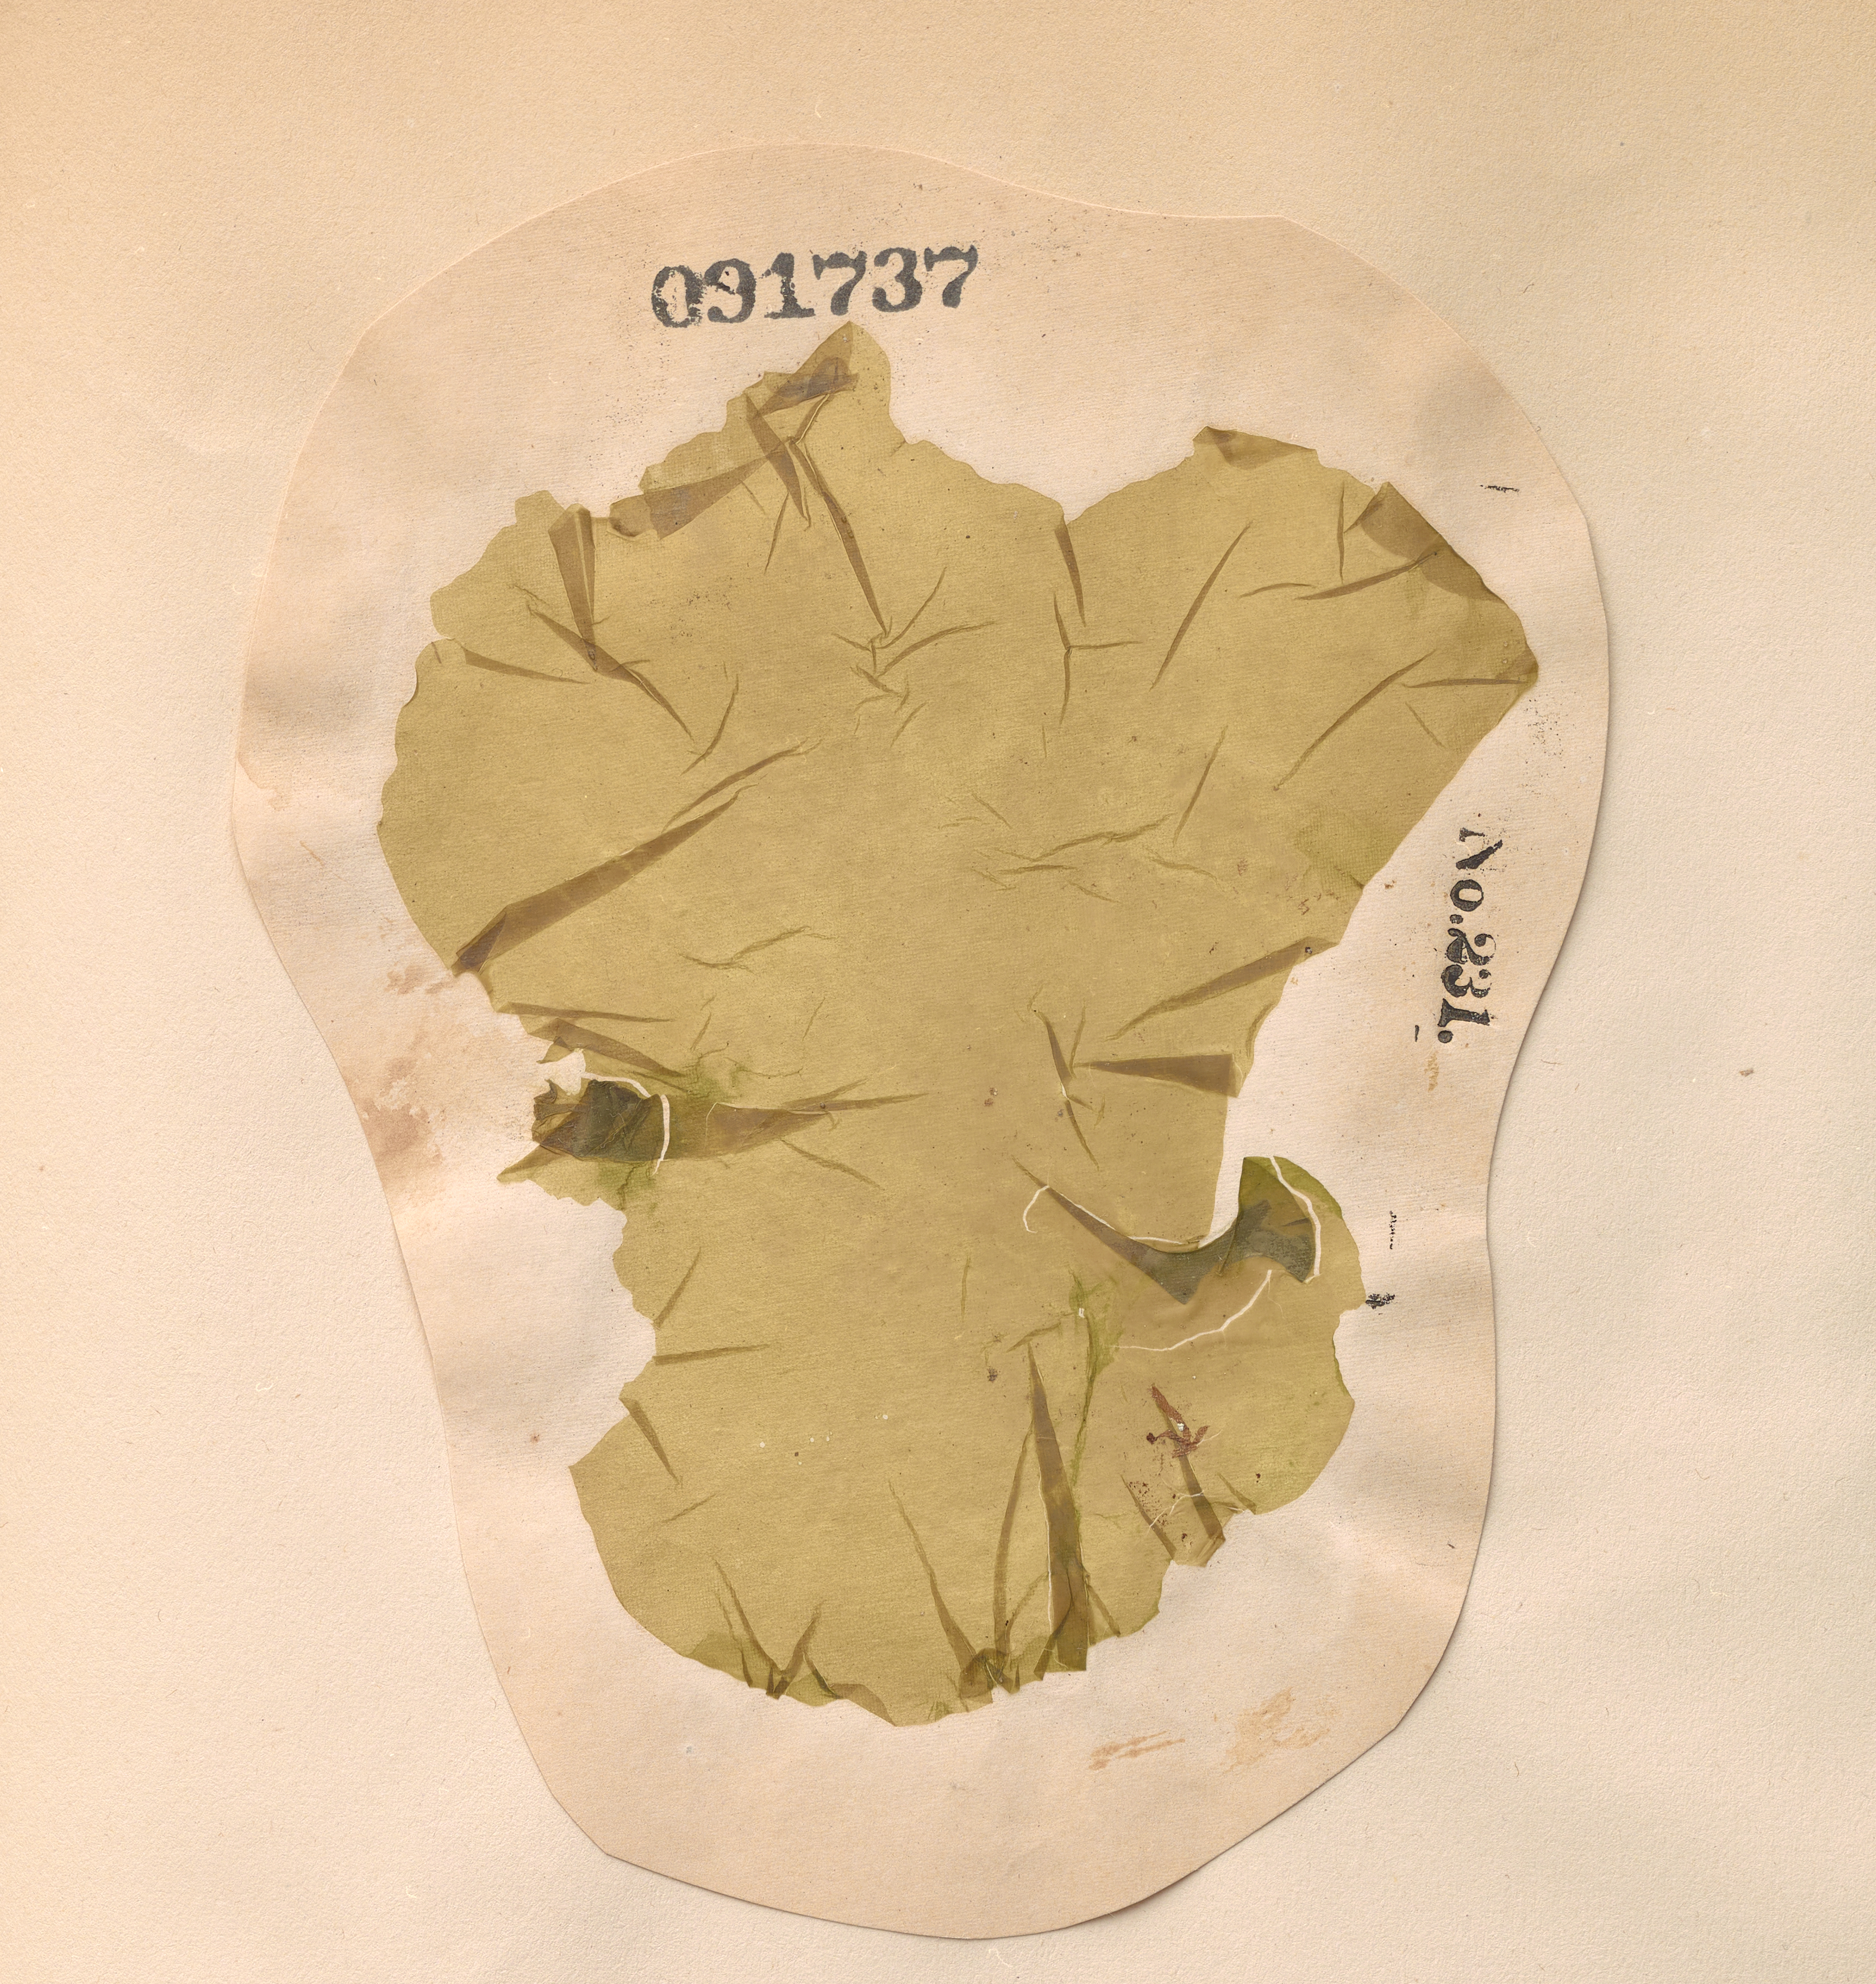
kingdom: Plantae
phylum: Chlorophyta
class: Ulvophyceae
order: Ulvales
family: Ulvaceae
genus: Ulva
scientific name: Ulva lactuca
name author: L.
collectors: C. Durant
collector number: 231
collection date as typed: Sum 1850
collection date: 1850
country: United States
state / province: New York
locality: New York Harbor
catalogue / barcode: US 91737